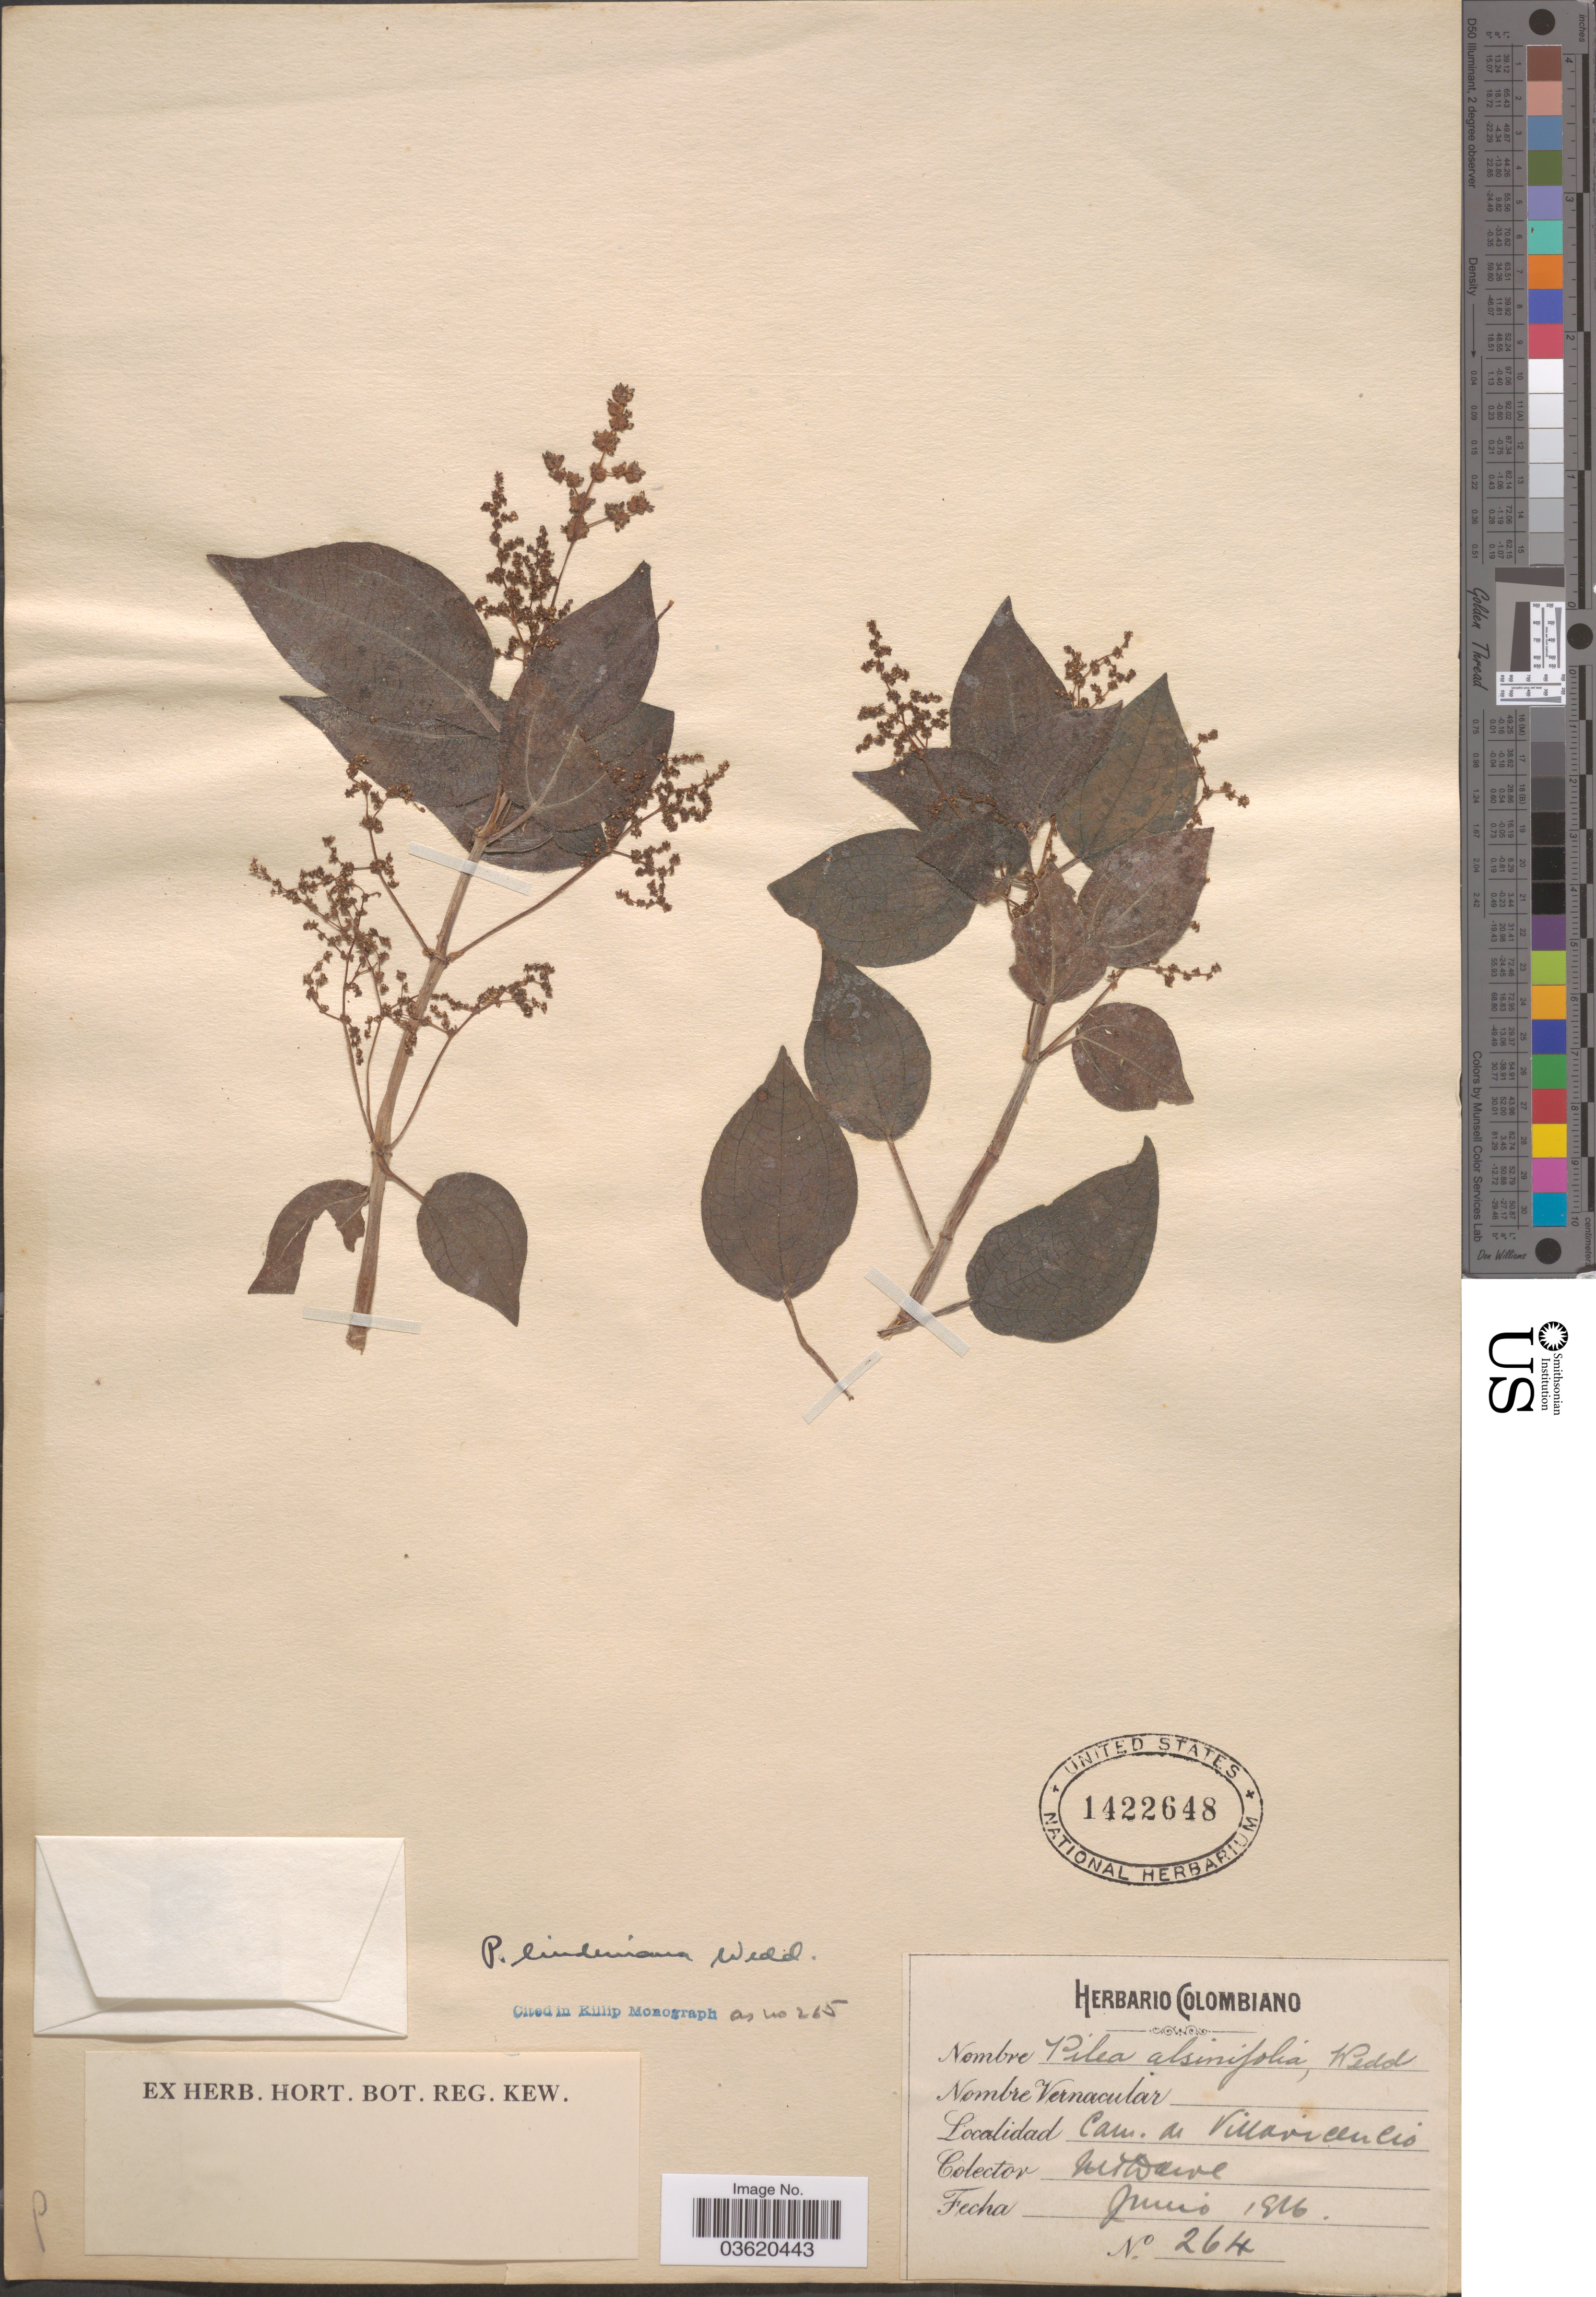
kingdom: Plantae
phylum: Tracheophyta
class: Magnoliopsida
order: Rosales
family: Urticaceae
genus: Pilea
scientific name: Pilea lindeniana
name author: Wedd.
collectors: M. T. Dawe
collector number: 264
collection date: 1916-06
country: Colombia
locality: Cam. en Villavicencio.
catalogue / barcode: US 1422648